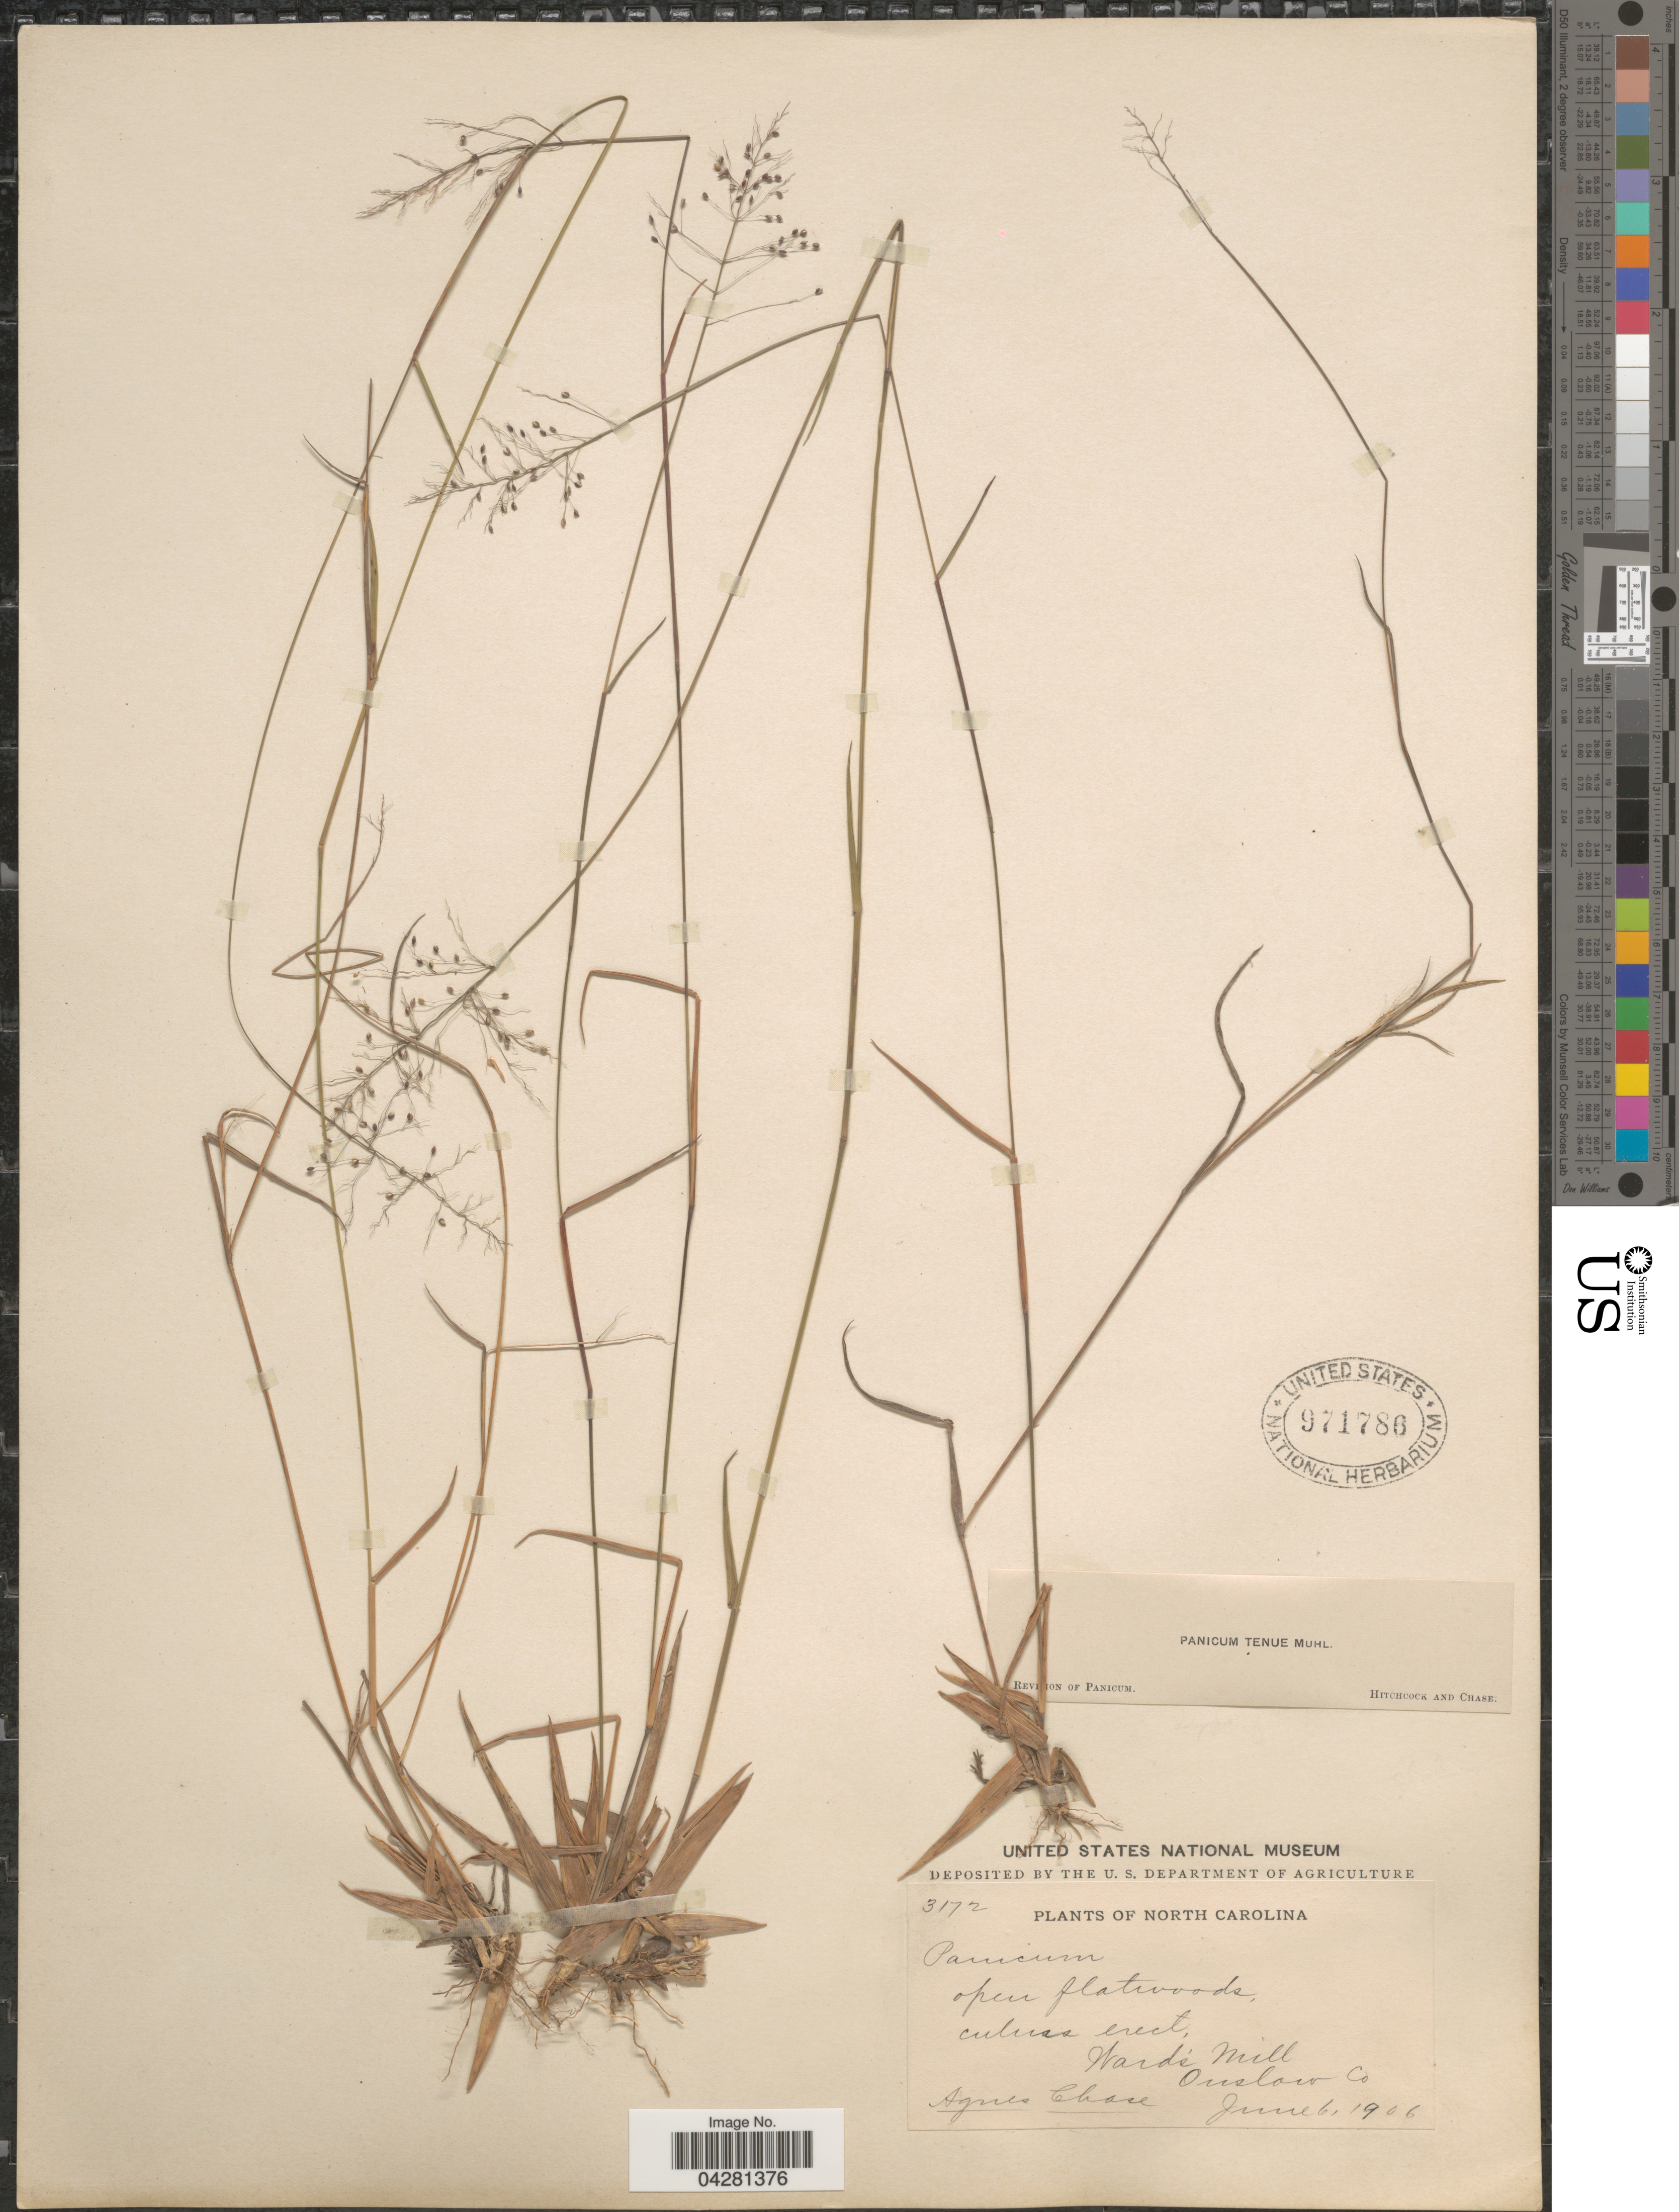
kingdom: Plantae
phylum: Tracheophyta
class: Liliopsida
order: Poales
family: Poaceae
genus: Dichanthelium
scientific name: Dichanthelium dichotomum var. unciphyllum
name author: (Trin.) Davidse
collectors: A. Chase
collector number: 3172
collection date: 1906-06-06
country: United States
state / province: North Carolina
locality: Open flatwoods, Ward's Mill. Onslow Co.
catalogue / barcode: US 971786